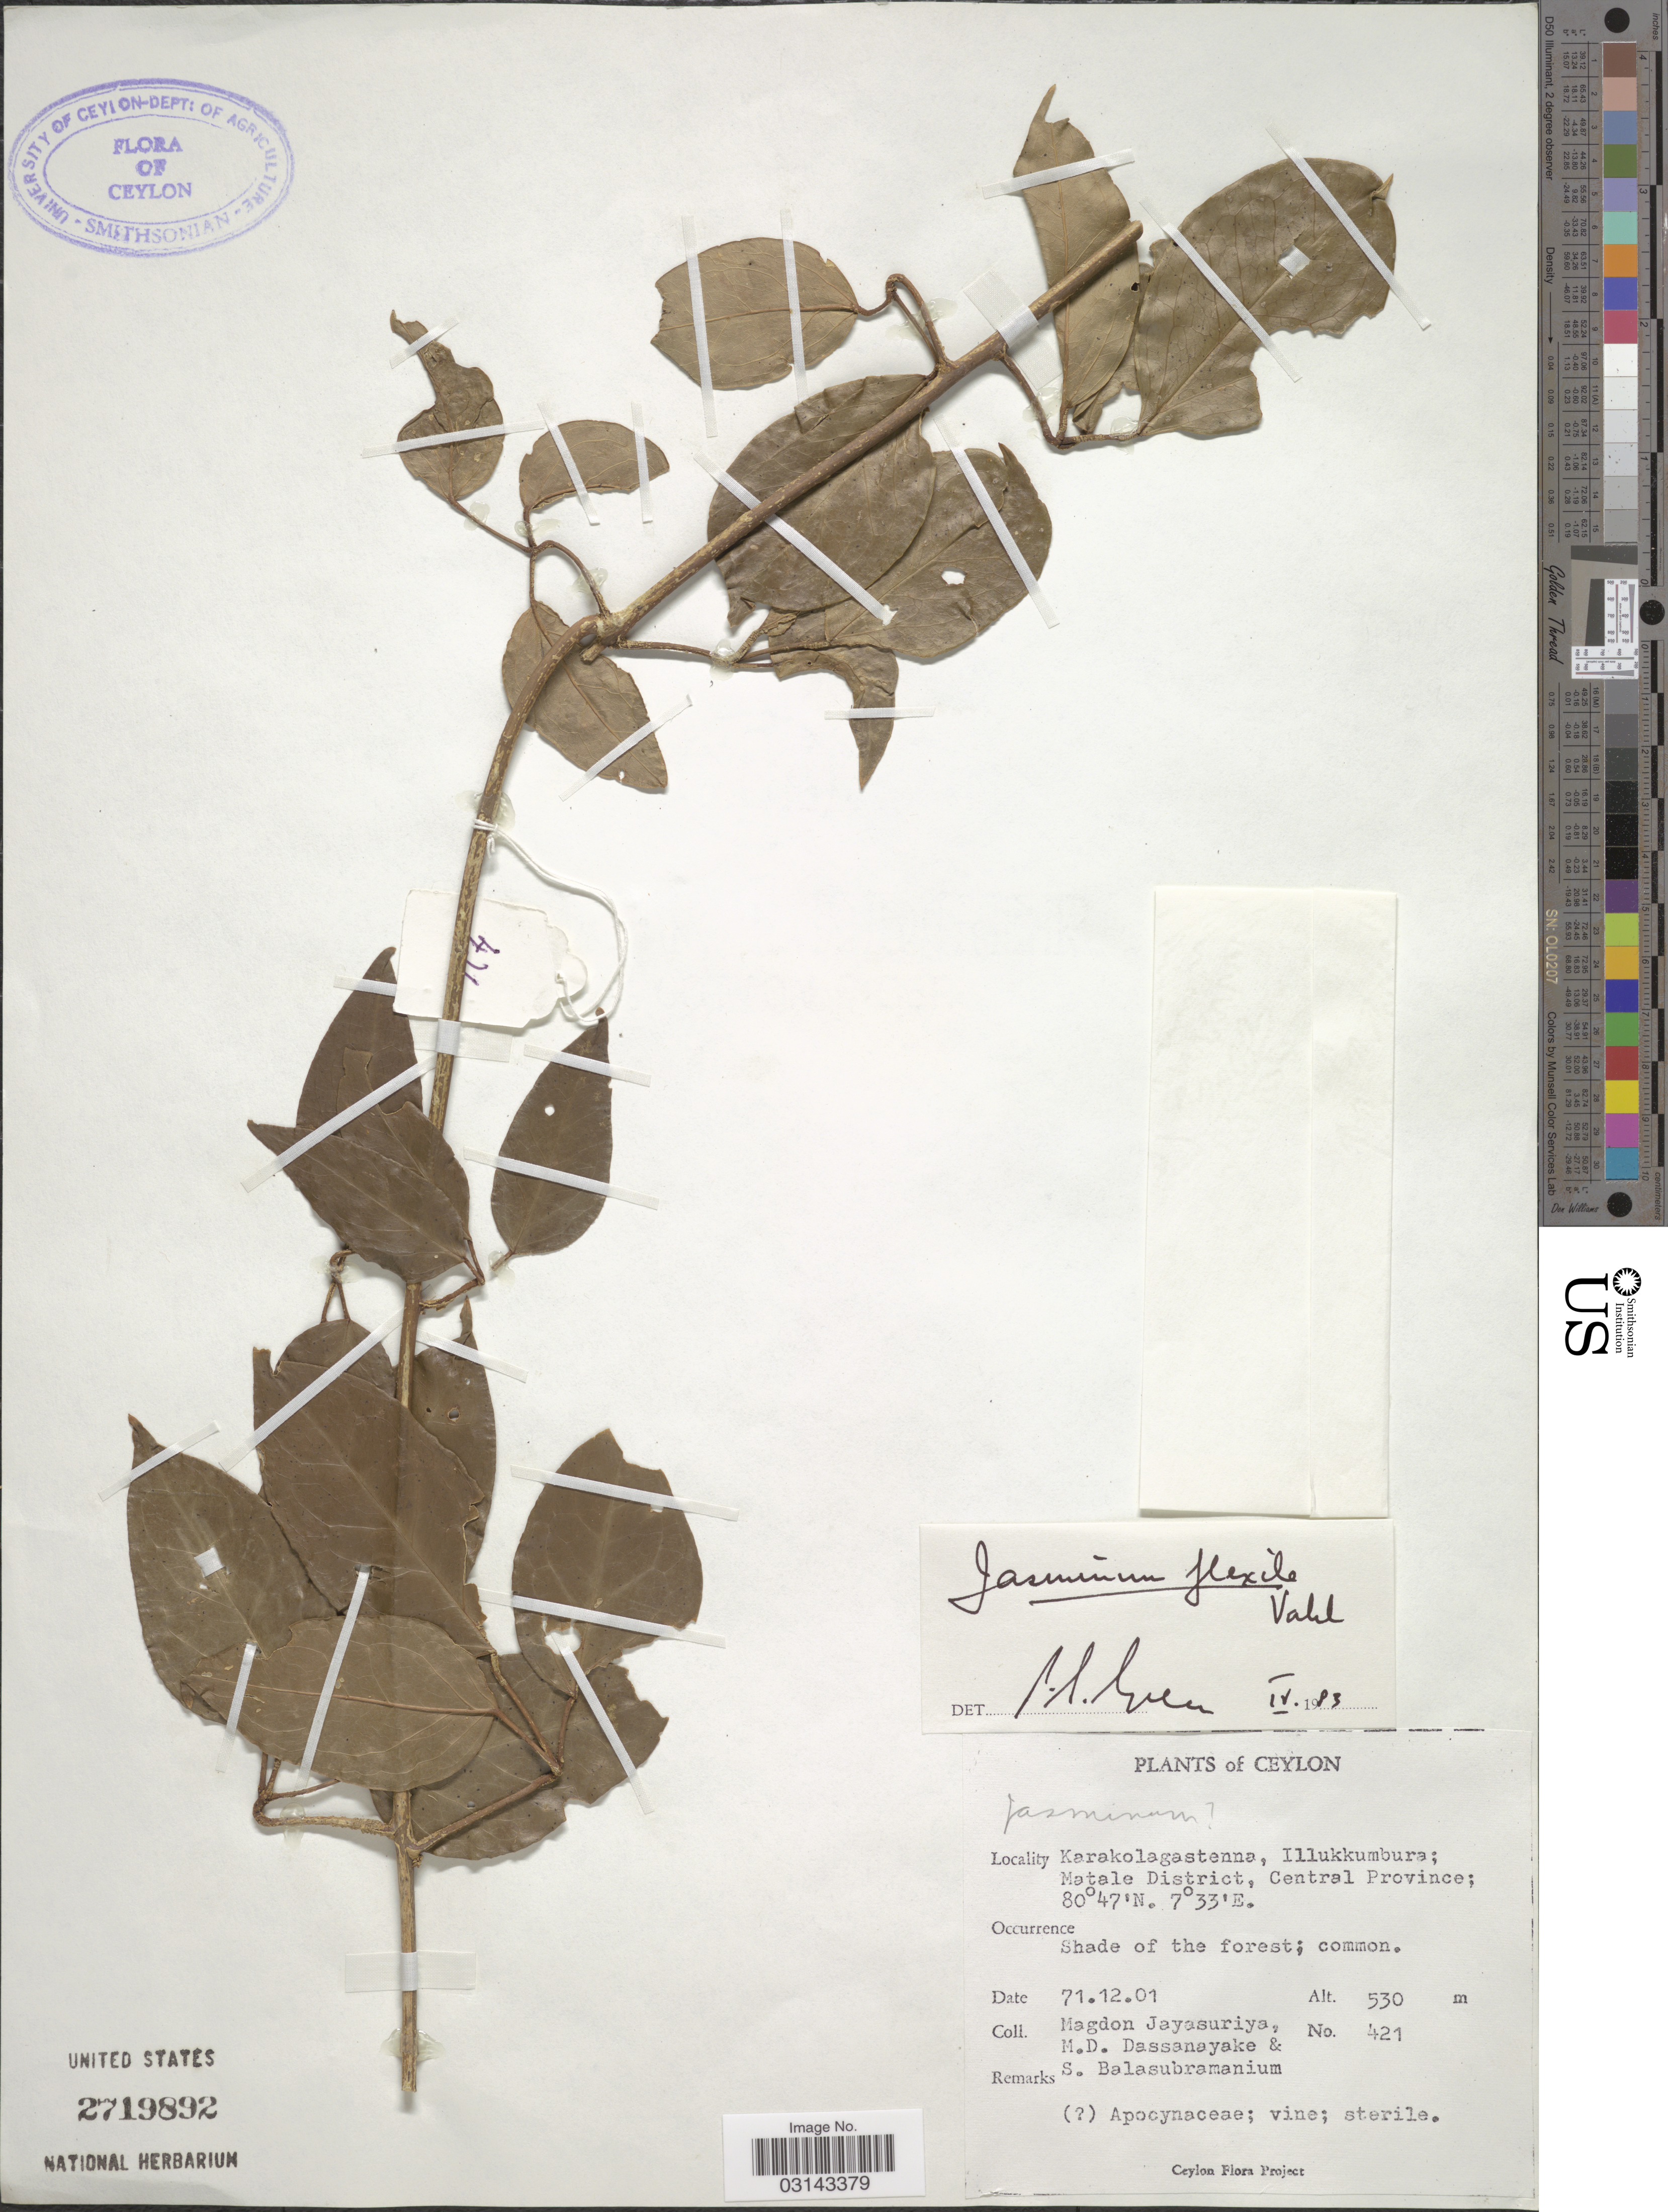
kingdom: Plantae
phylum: Tracheophyta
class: Magnoliopsida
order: Lamiales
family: Oleaceae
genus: Jasminum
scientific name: Jasminum flexile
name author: Vahl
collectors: A. H. Jayasuriya, M. D. Dassanayake & S. Balasubramanium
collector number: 421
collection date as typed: Transcribed d/m/y: 1/12/71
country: Sri Lanka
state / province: Central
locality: Ceylon. Karakolagastenna, Illukkumbura; Matale District.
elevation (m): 530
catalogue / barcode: US 2719892